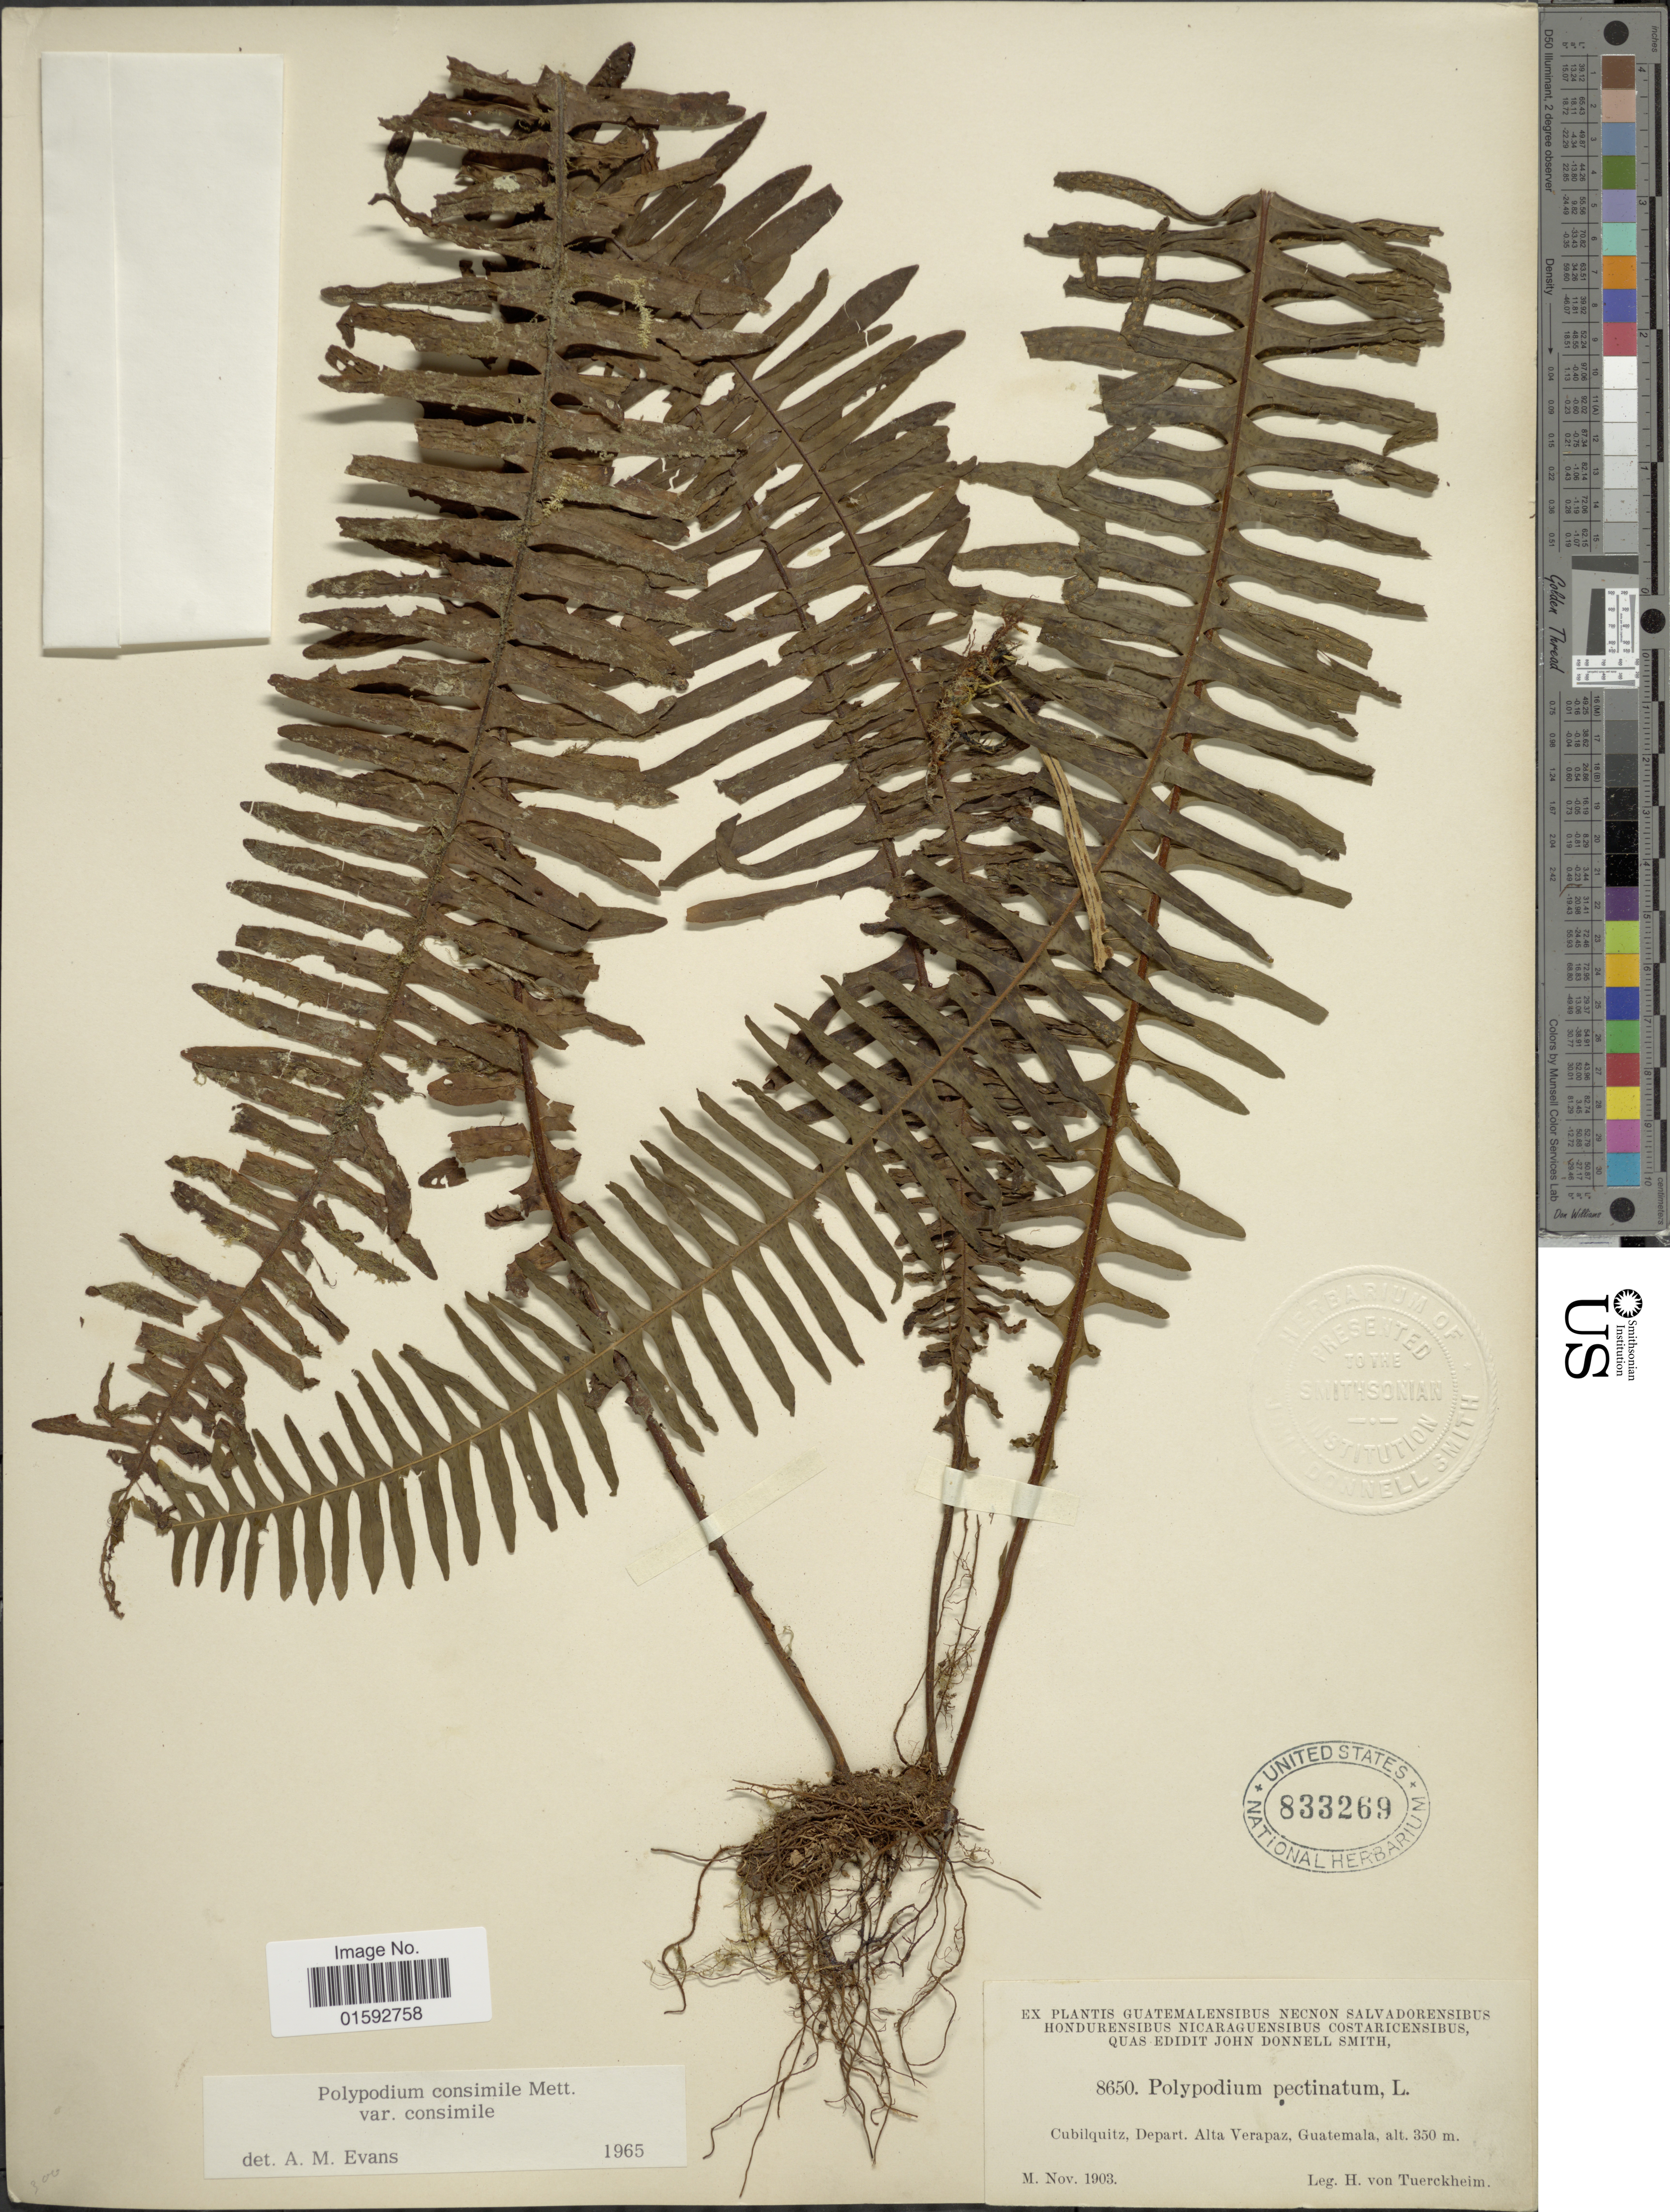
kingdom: Plantae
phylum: Tracheophyta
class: Polypodiopsida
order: Polypodiales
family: Polypodiaceae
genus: Pecluma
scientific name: Pecluma consimilis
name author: (Mett.) M.G. Price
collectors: H. von Türckheim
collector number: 8650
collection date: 1903-11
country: Guatemala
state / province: Alta Verapaz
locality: Cubilquitz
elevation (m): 350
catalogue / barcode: US 833269